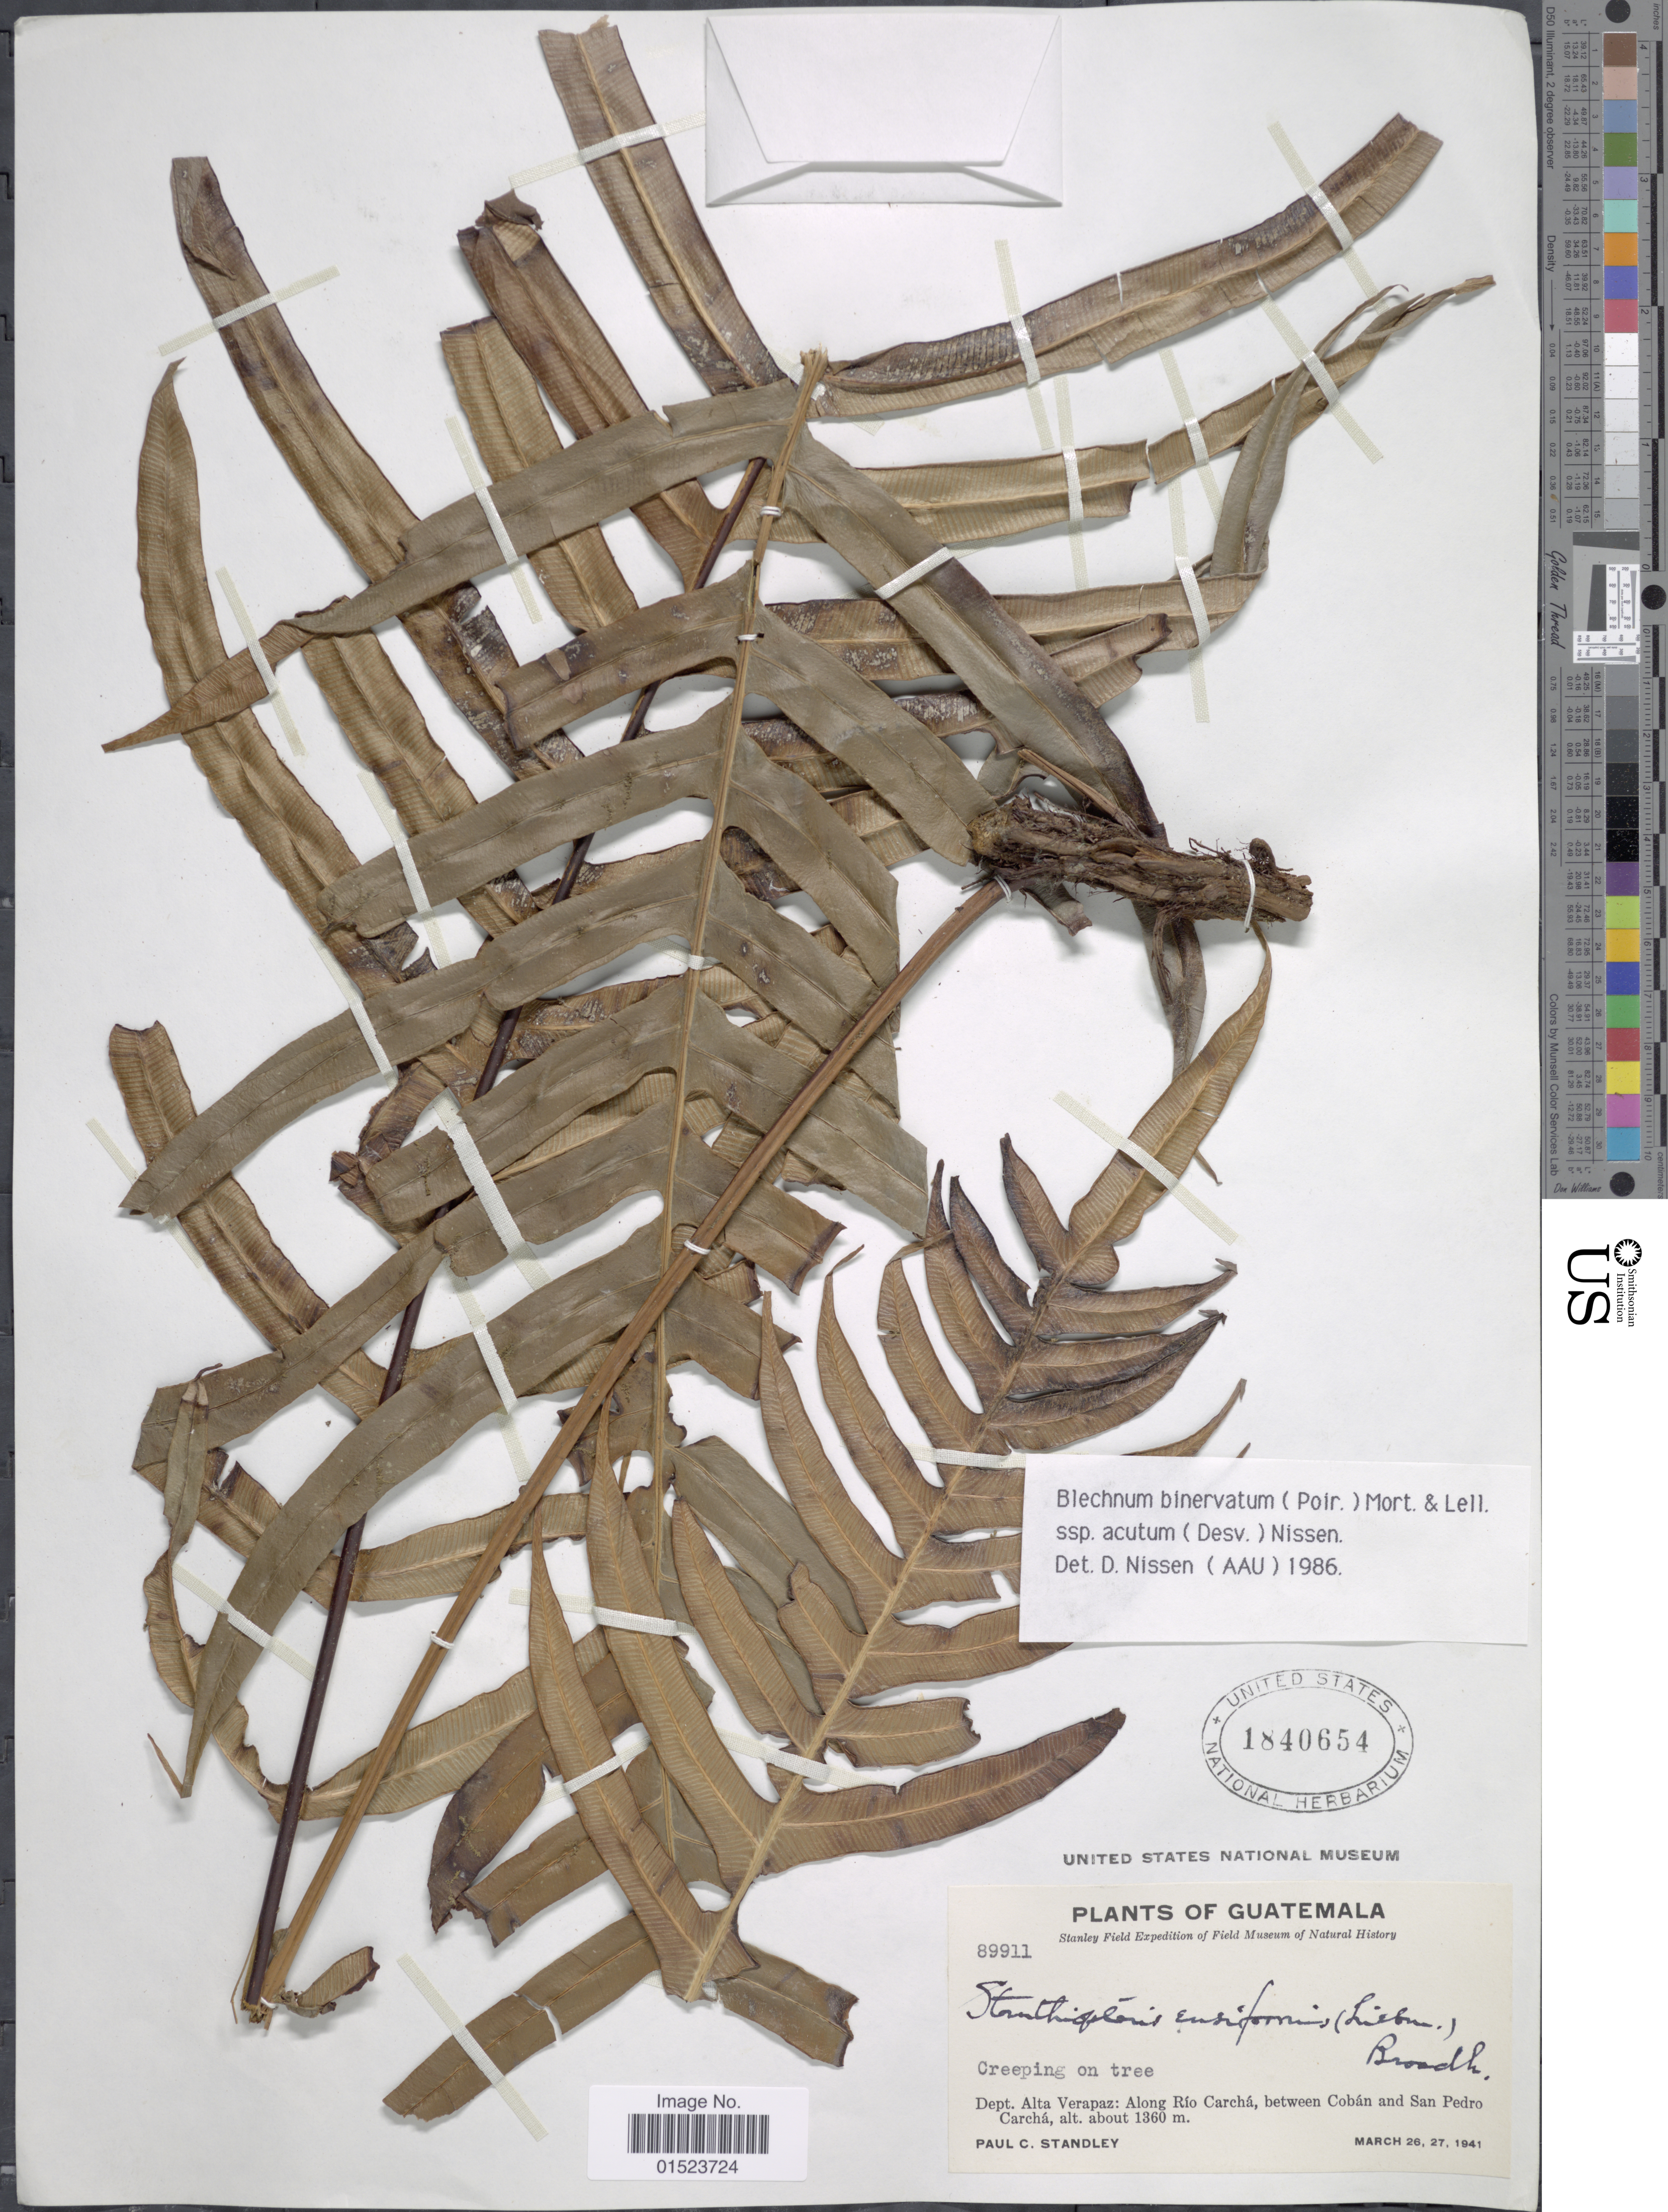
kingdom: Plantae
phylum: Tracheophyta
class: Polypodiopsida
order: Polypodiales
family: Blechnaceae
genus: Blechnum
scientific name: Blechnum ensiforme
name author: (Liebm.) C. Chr.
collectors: P. C. Standley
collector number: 89911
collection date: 1941-03-26/1941-03-27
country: Guatemala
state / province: Alta Verapaz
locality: Along Río Carchá, between Cobán and San Pedro Carchá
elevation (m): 1360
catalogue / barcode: US 1840654